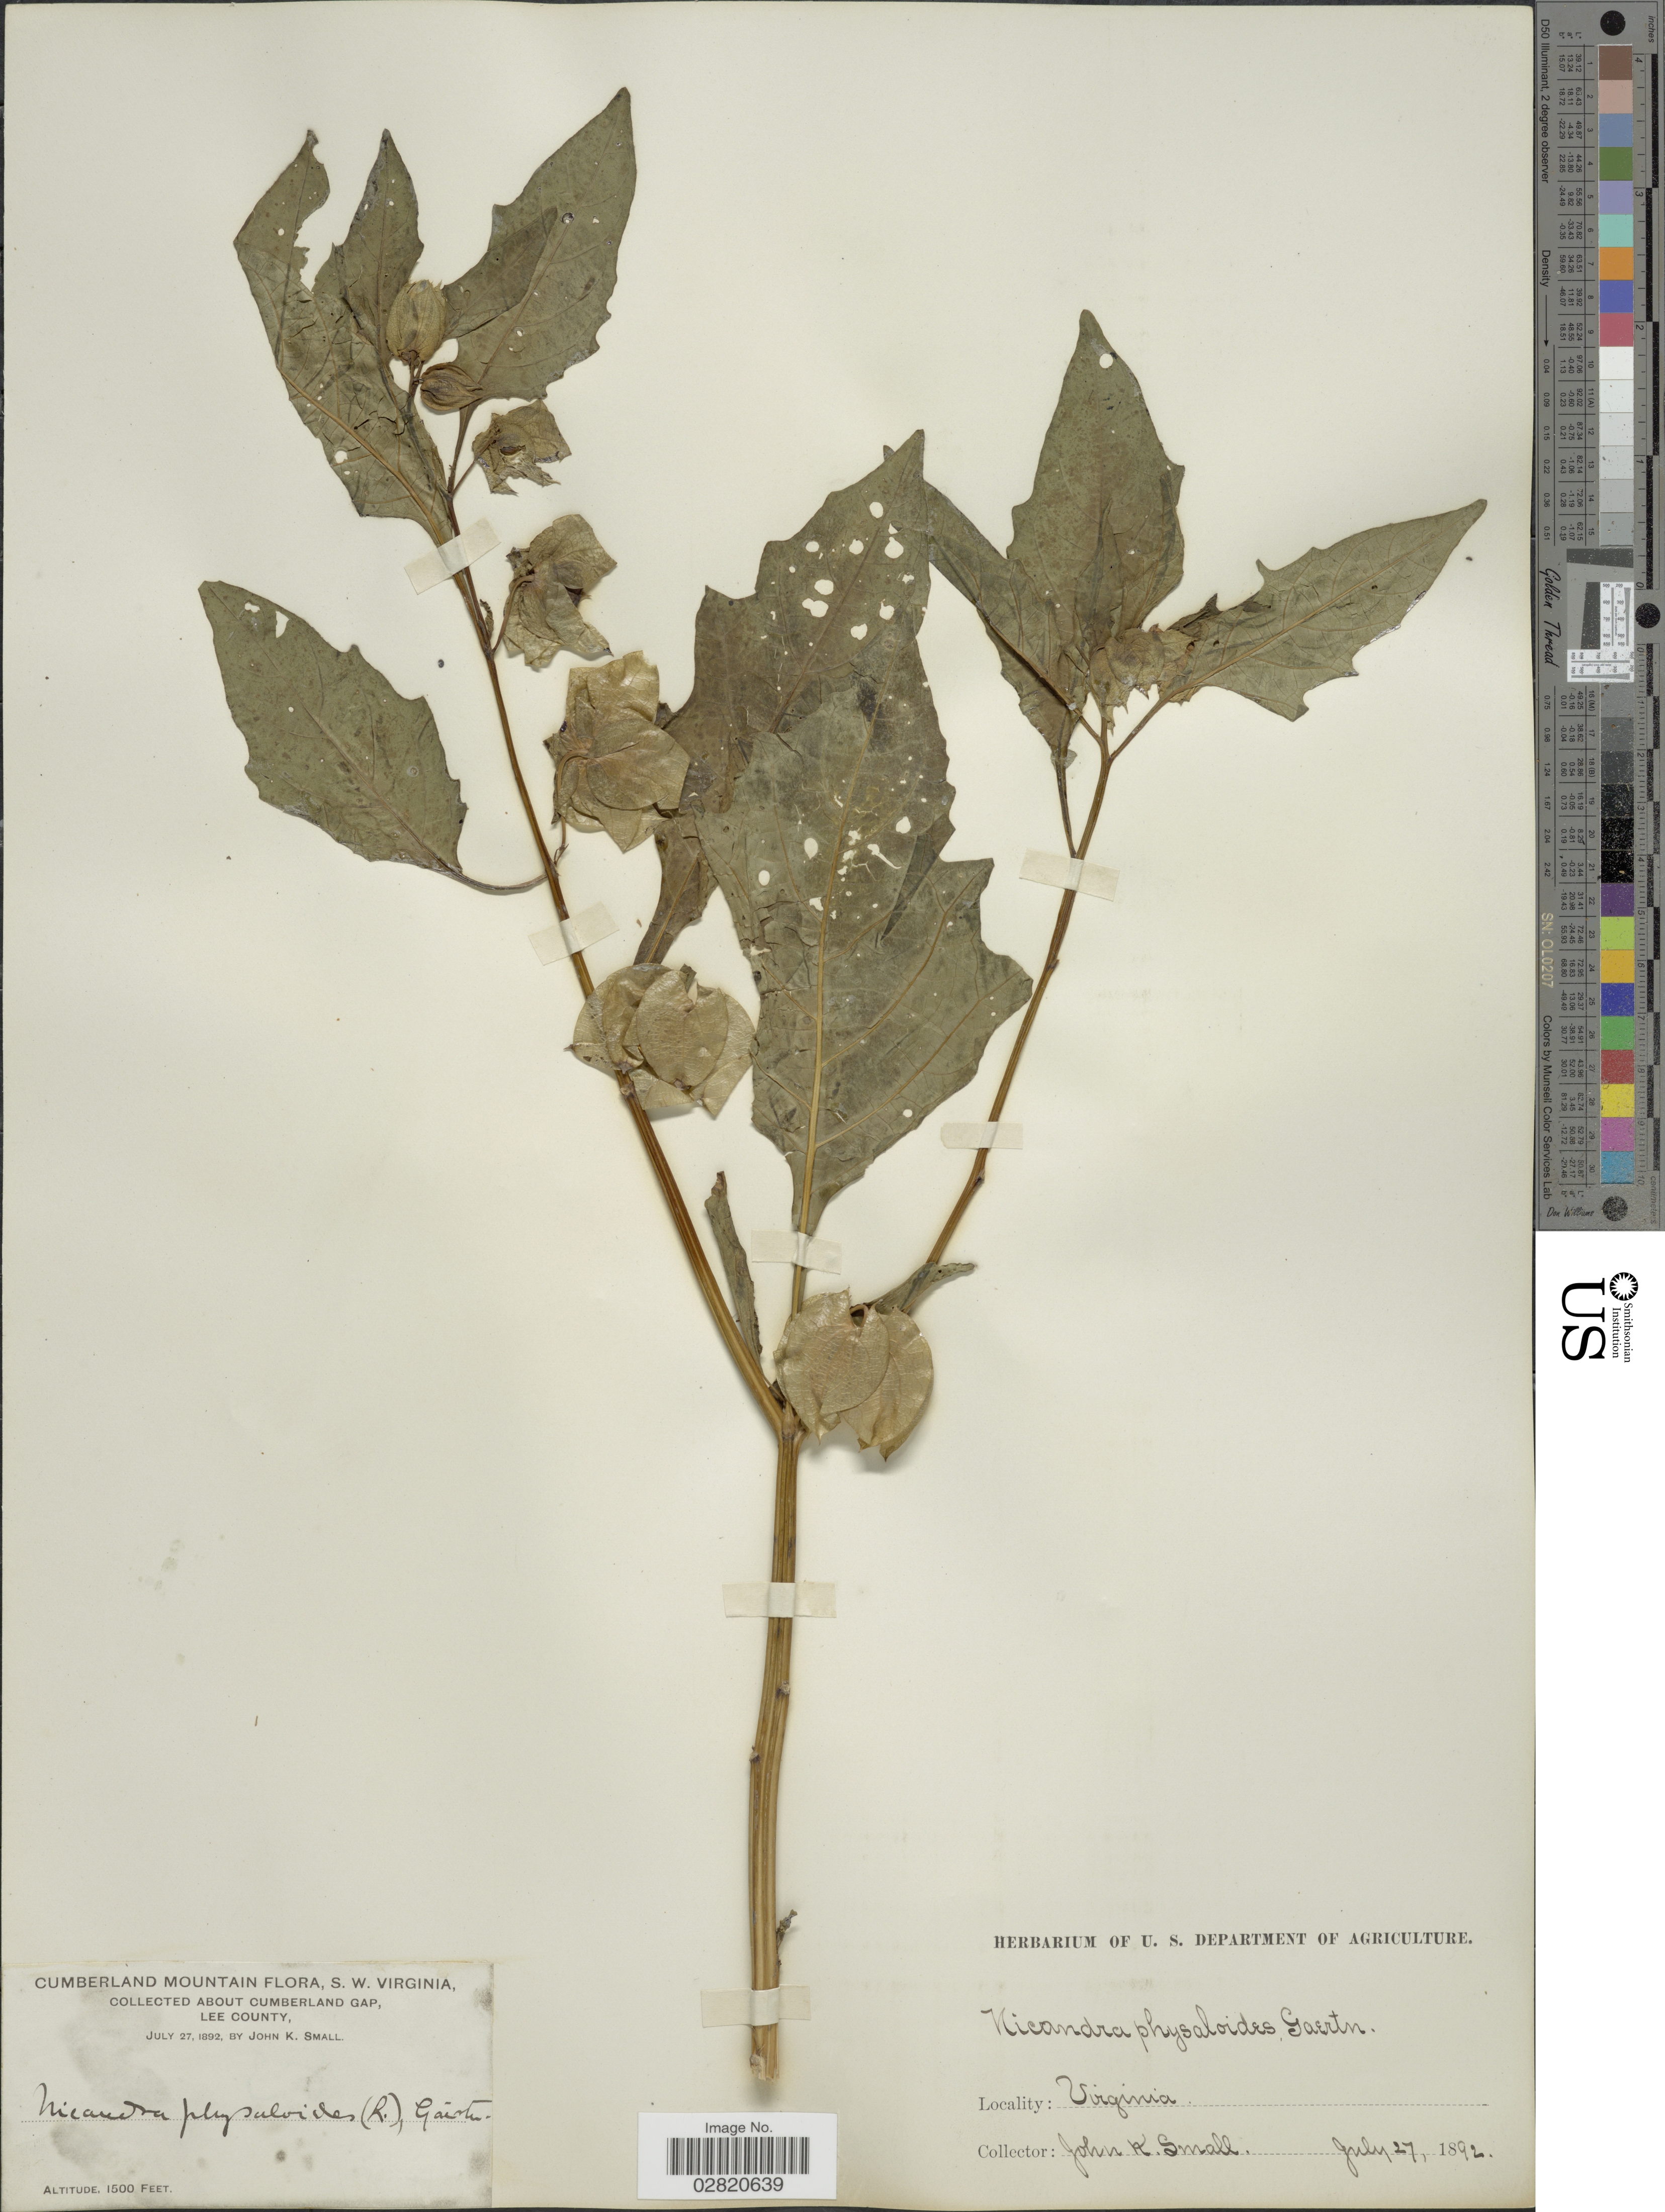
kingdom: Plantae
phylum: Tracheophyta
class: Magnoliopsida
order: Solanales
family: Solanaceae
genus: Nicandra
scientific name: Nicandra physalodes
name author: (L.) Gaertn.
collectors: J. K. Small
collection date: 1892-07-27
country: United States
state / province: Virginia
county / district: Lee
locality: Cumberland Mountain. S. W. Virginia. About Cumberland Gap, Lee County.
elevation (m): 457